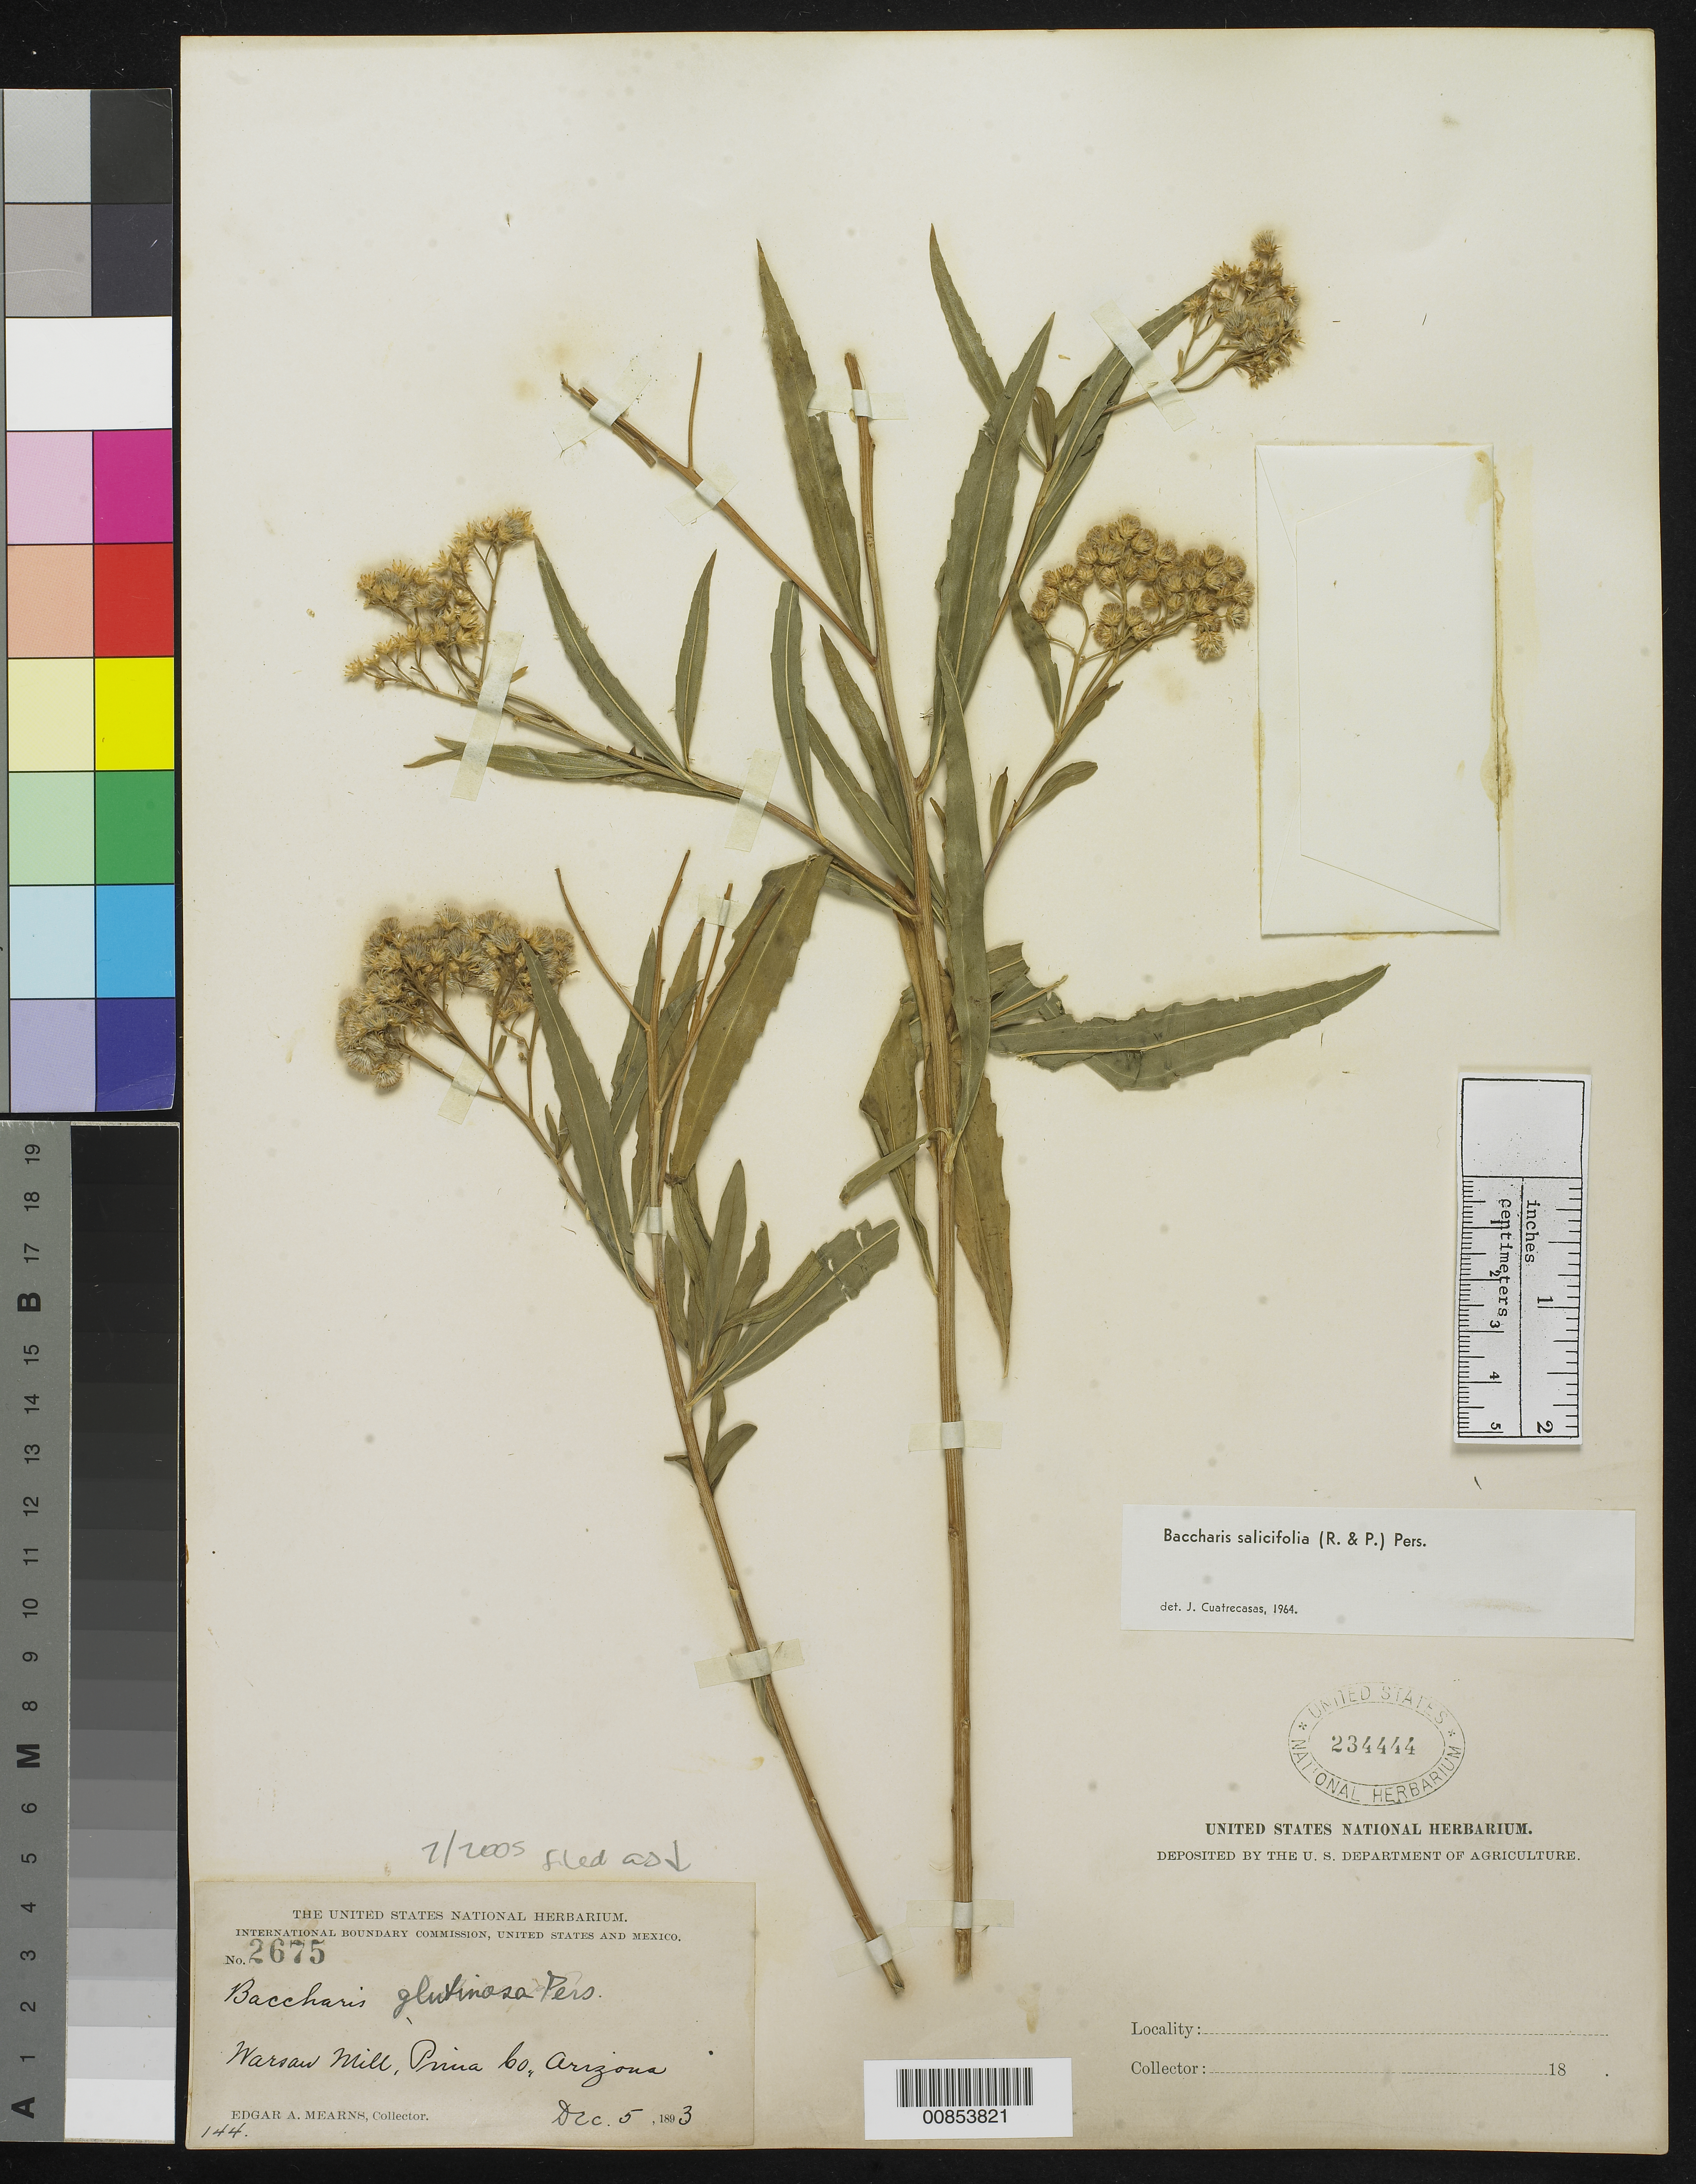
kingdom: Plantae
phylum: Tracheophyta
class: Magnoliopsida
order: Asterales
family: Asteraceae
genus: Baccharis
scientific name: Baccharis glutinosa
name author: Pers.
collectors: E. A. Mearns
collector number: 2675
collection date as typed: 05 Dec 1893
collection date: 1893-12-05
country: United States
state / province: Arizona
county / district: Pima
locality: Warsow Mill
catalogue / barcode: US 234444